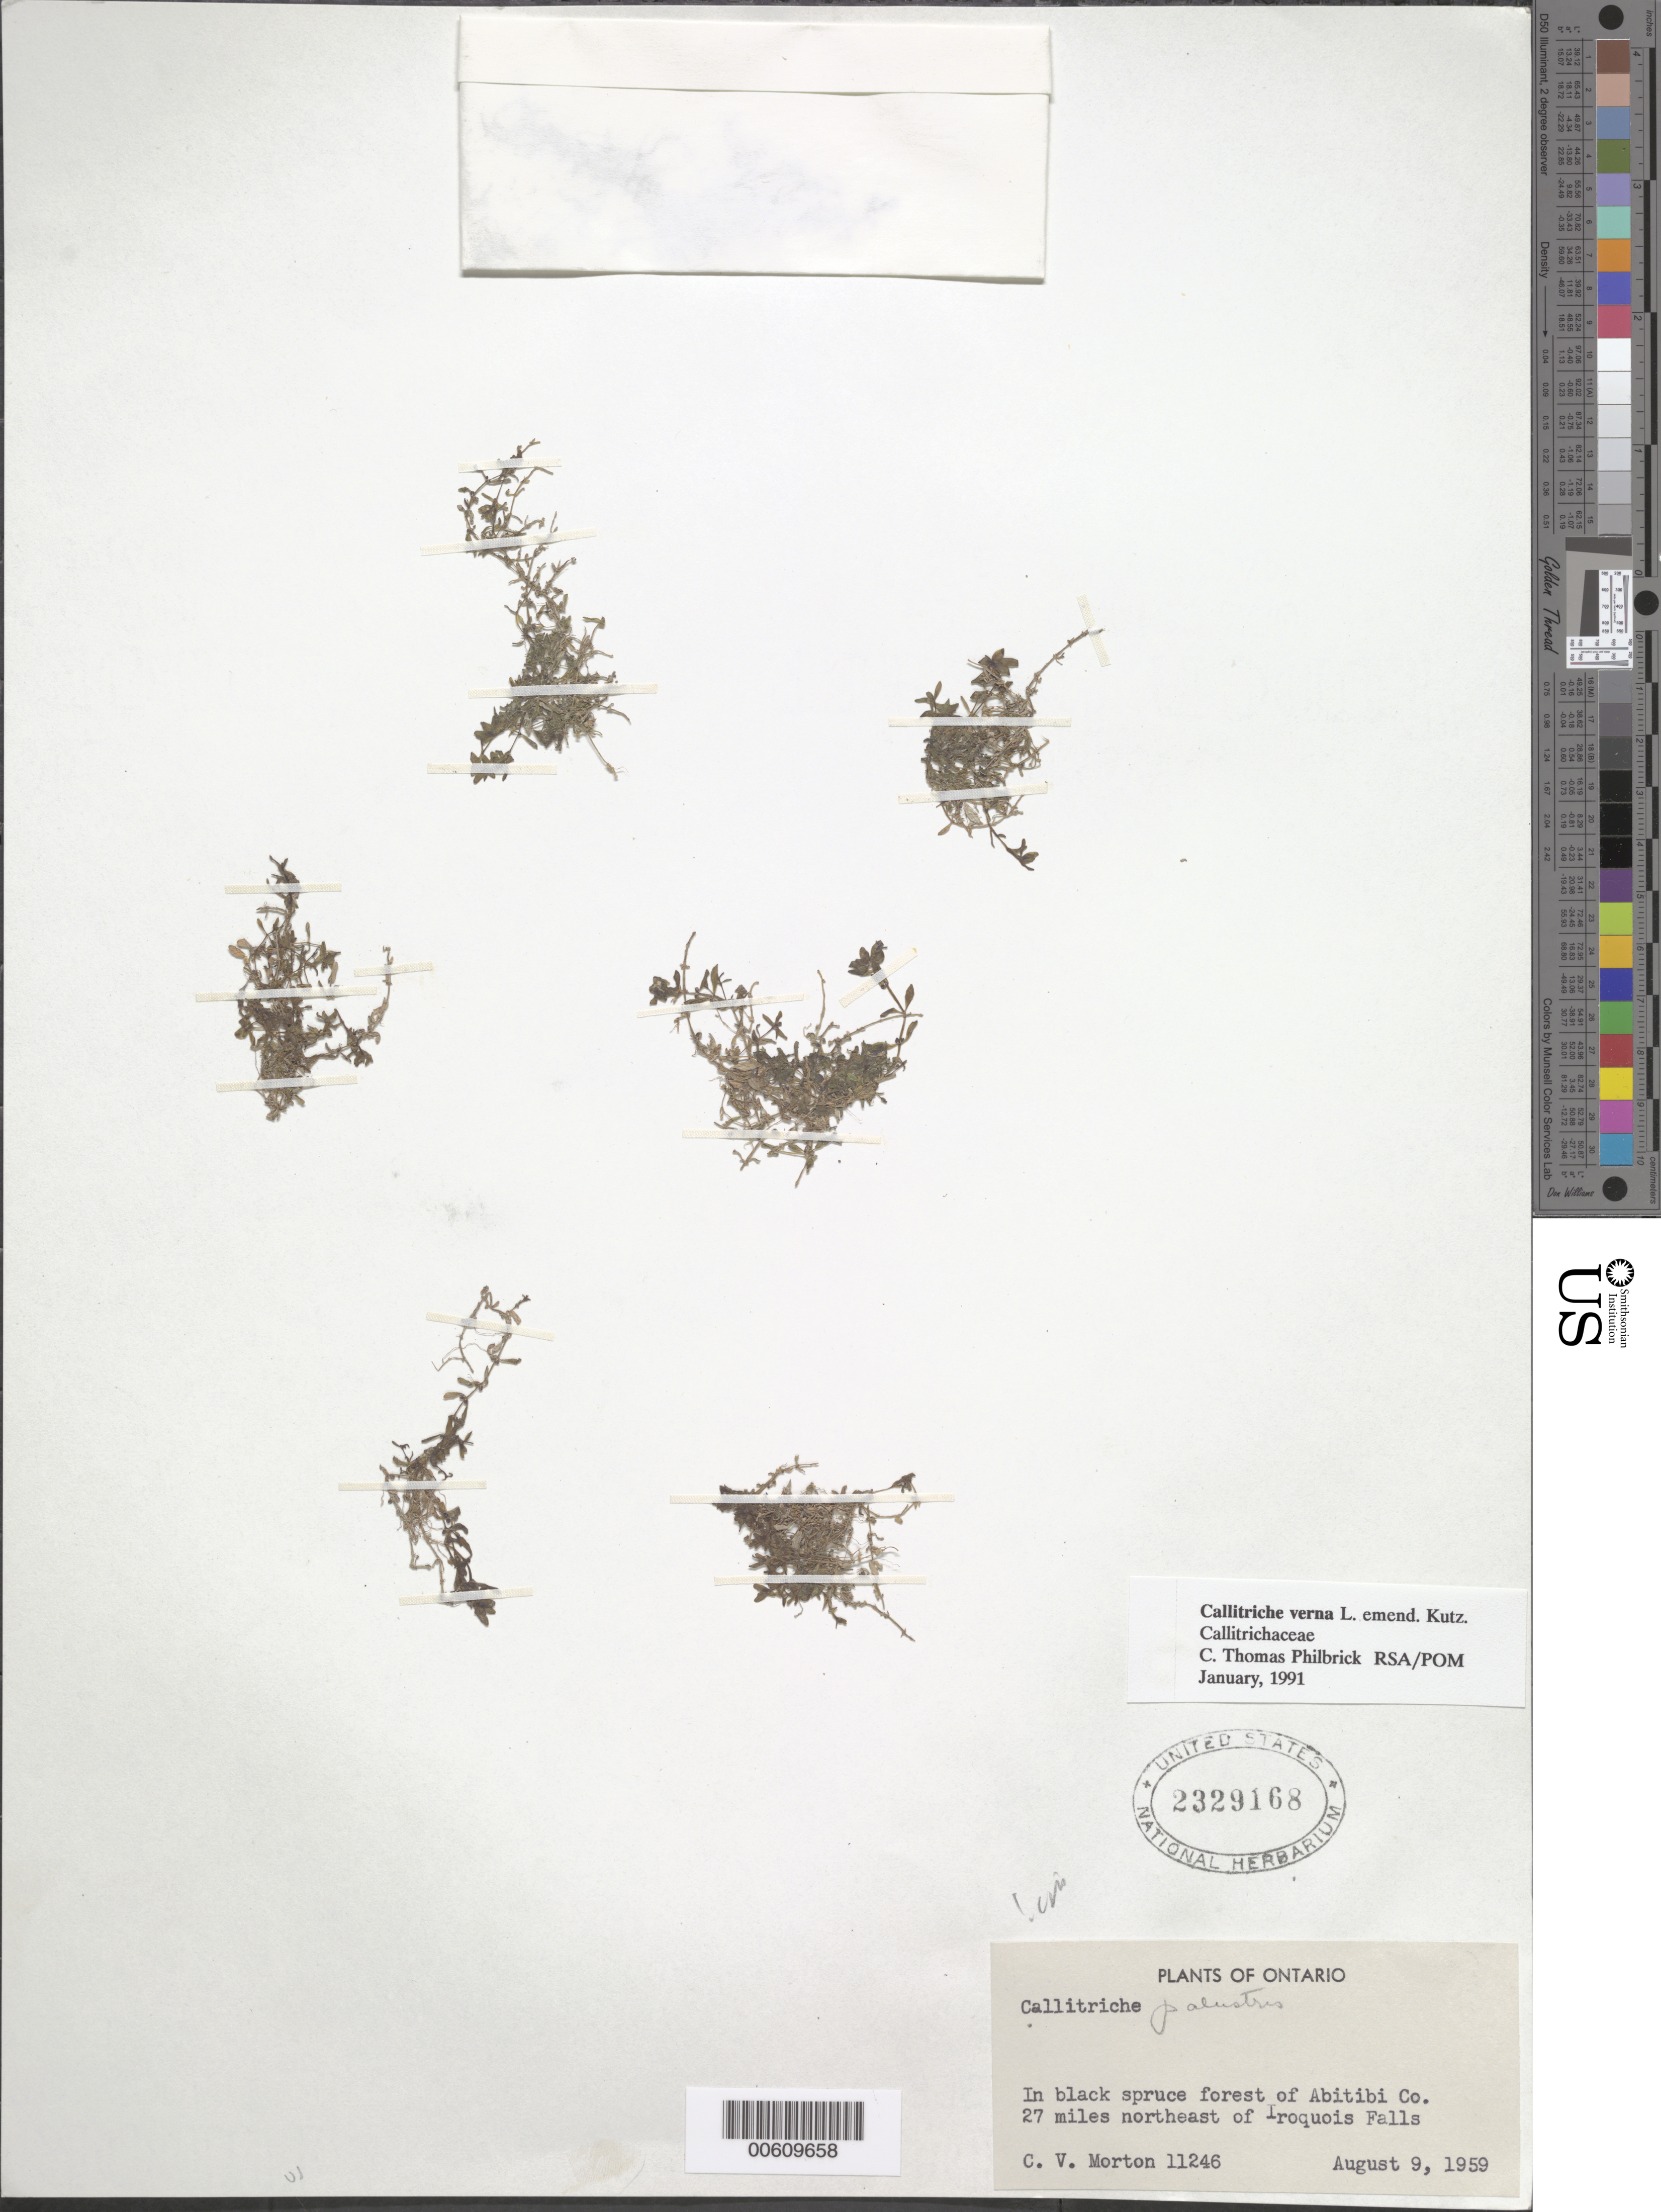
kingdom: Plantae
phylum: Tracheophyta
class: Magnoliopsida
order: Lamiales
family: Plantaginaceae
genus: Callitriche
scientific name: Callitriche verna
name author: L.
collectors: C. V. Morton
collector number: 11246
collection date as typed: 09 Aug 1959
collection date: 1959-08-09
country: Canada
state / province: Ontario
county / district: Cochrane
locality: Abitibi District, NE of Iroquois Falls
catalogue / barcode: US 2329168